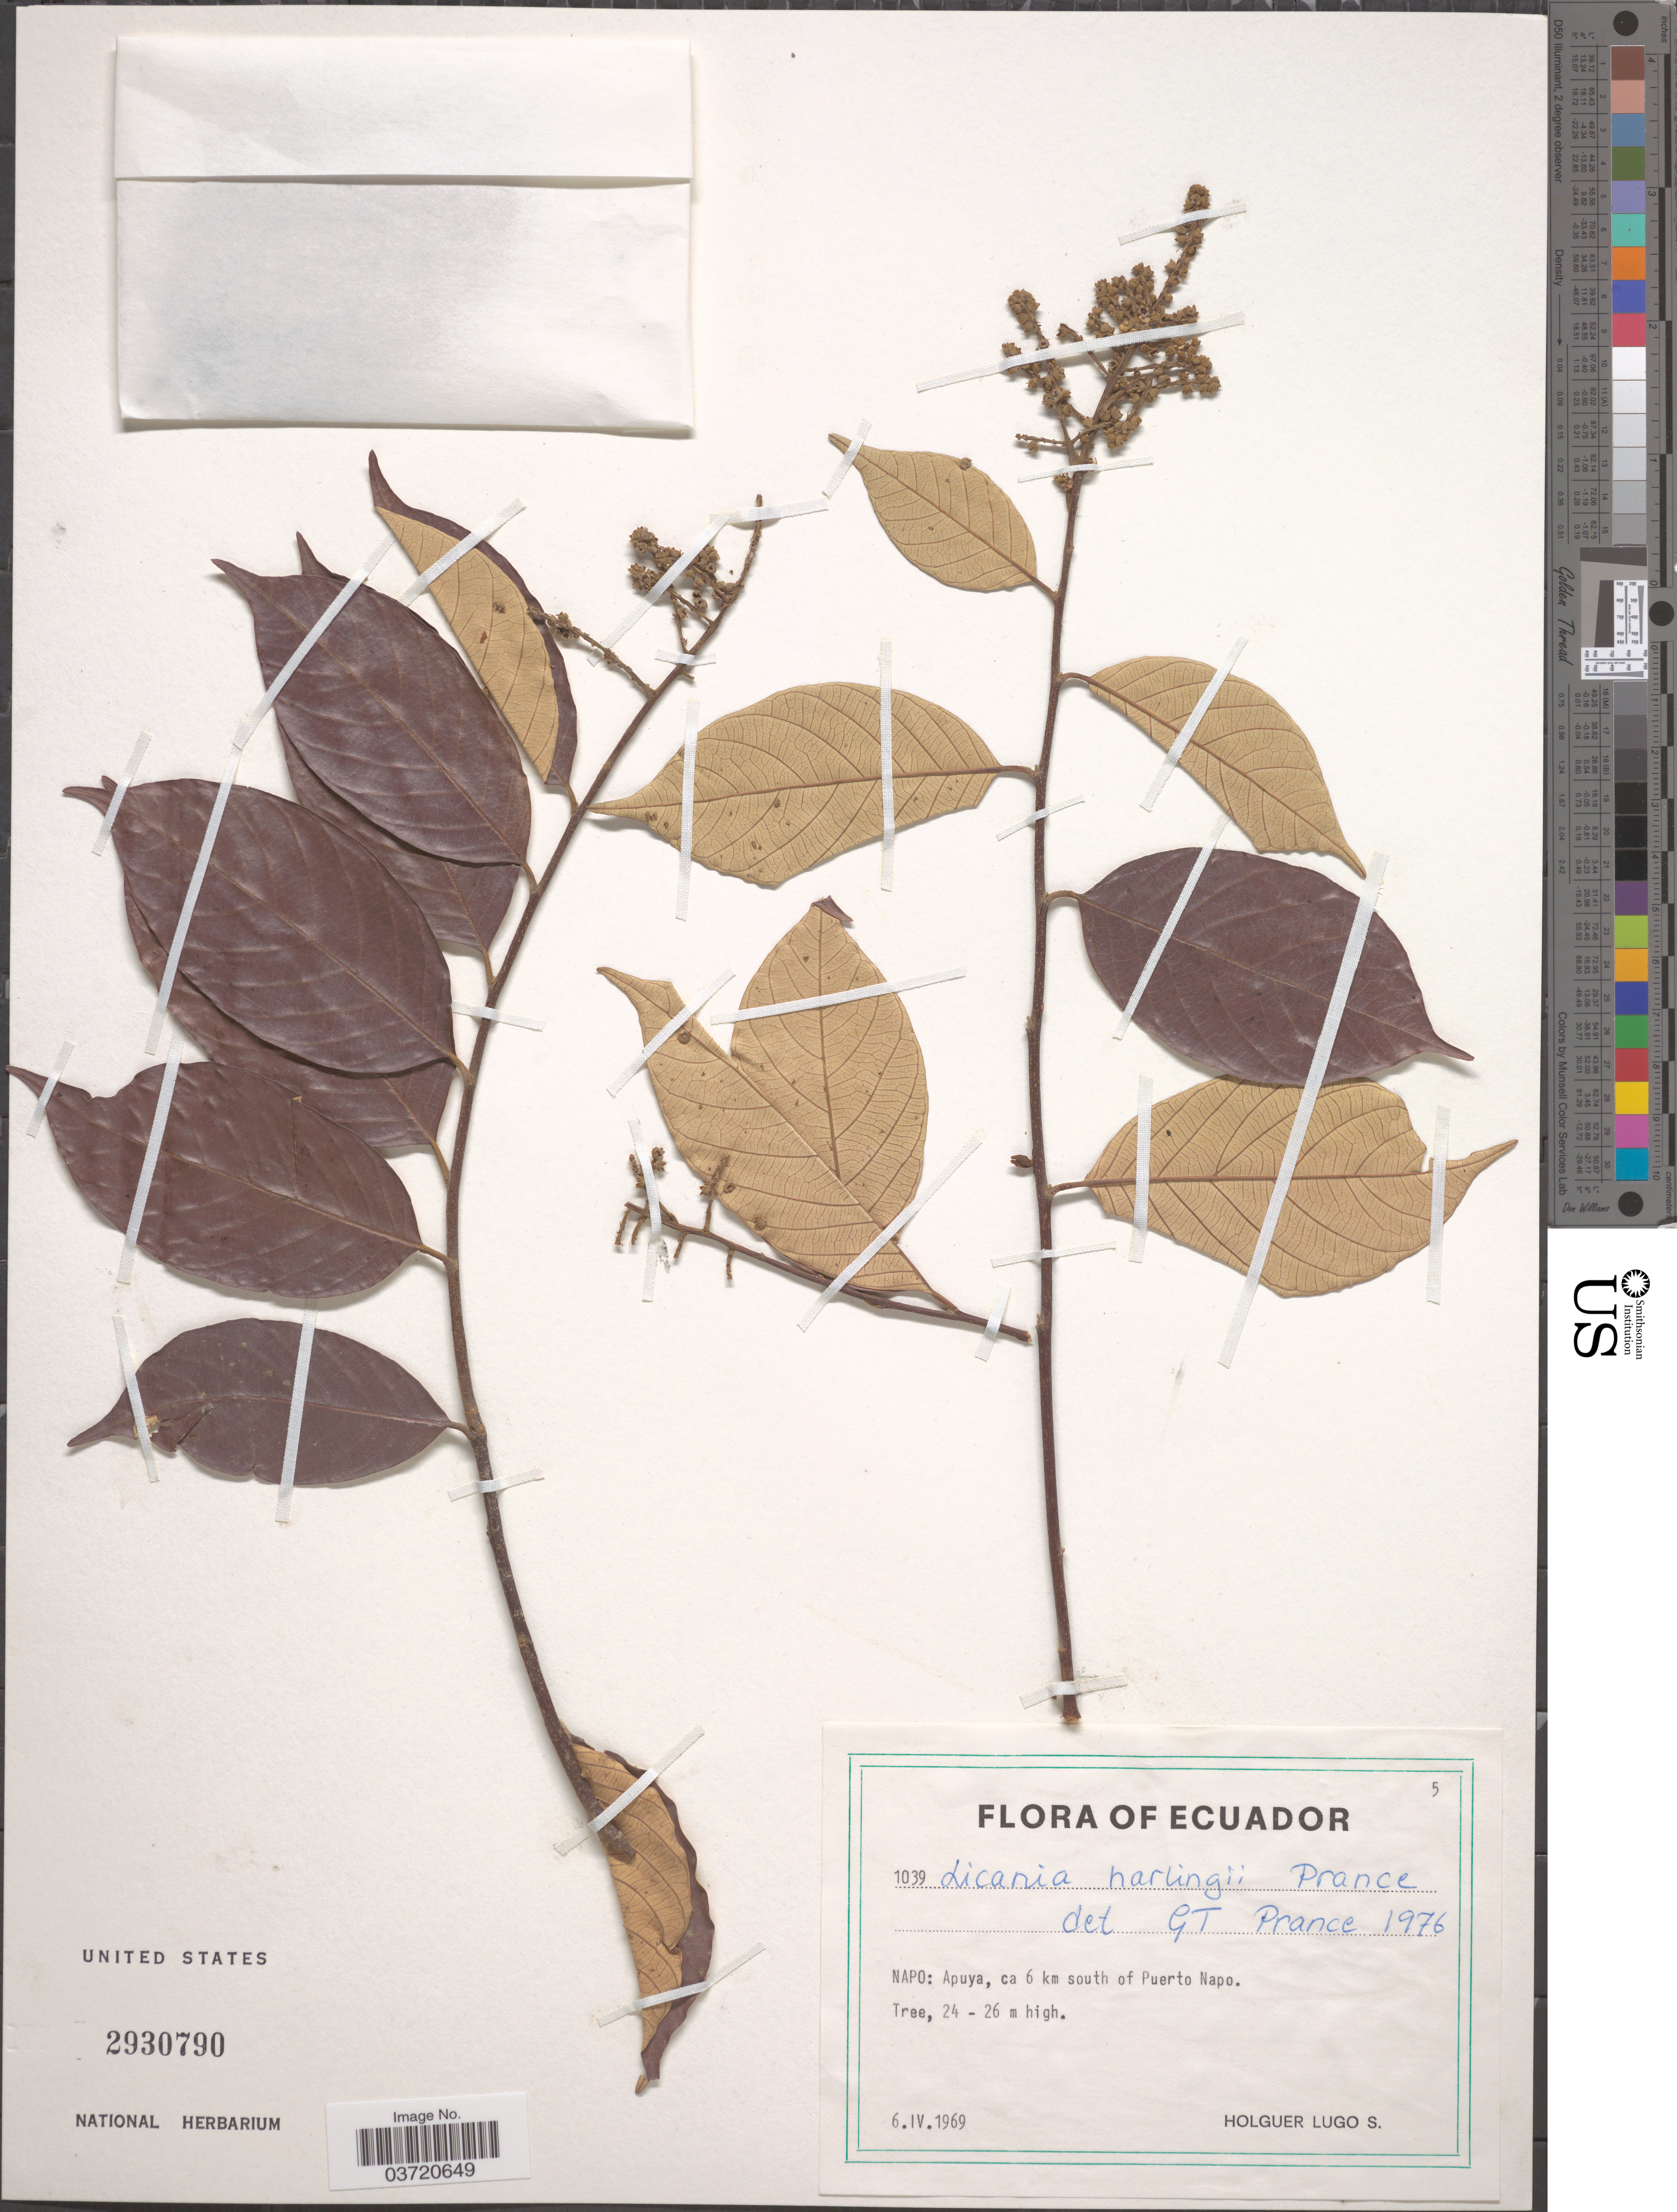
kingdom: Plantae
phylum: Tracheophyta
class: Magnoliopsida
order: Malpighiales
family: Chrysobalanaceae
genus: Licania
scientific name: Licania harlingii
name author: Prance in Harling & Sparre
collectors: H. Lugo S.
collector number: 1039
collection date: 1969-04-06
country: Ecuador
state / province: Napo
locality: Apuya, ca 6 km south of Puerto Napo.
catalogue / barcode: US 2930790